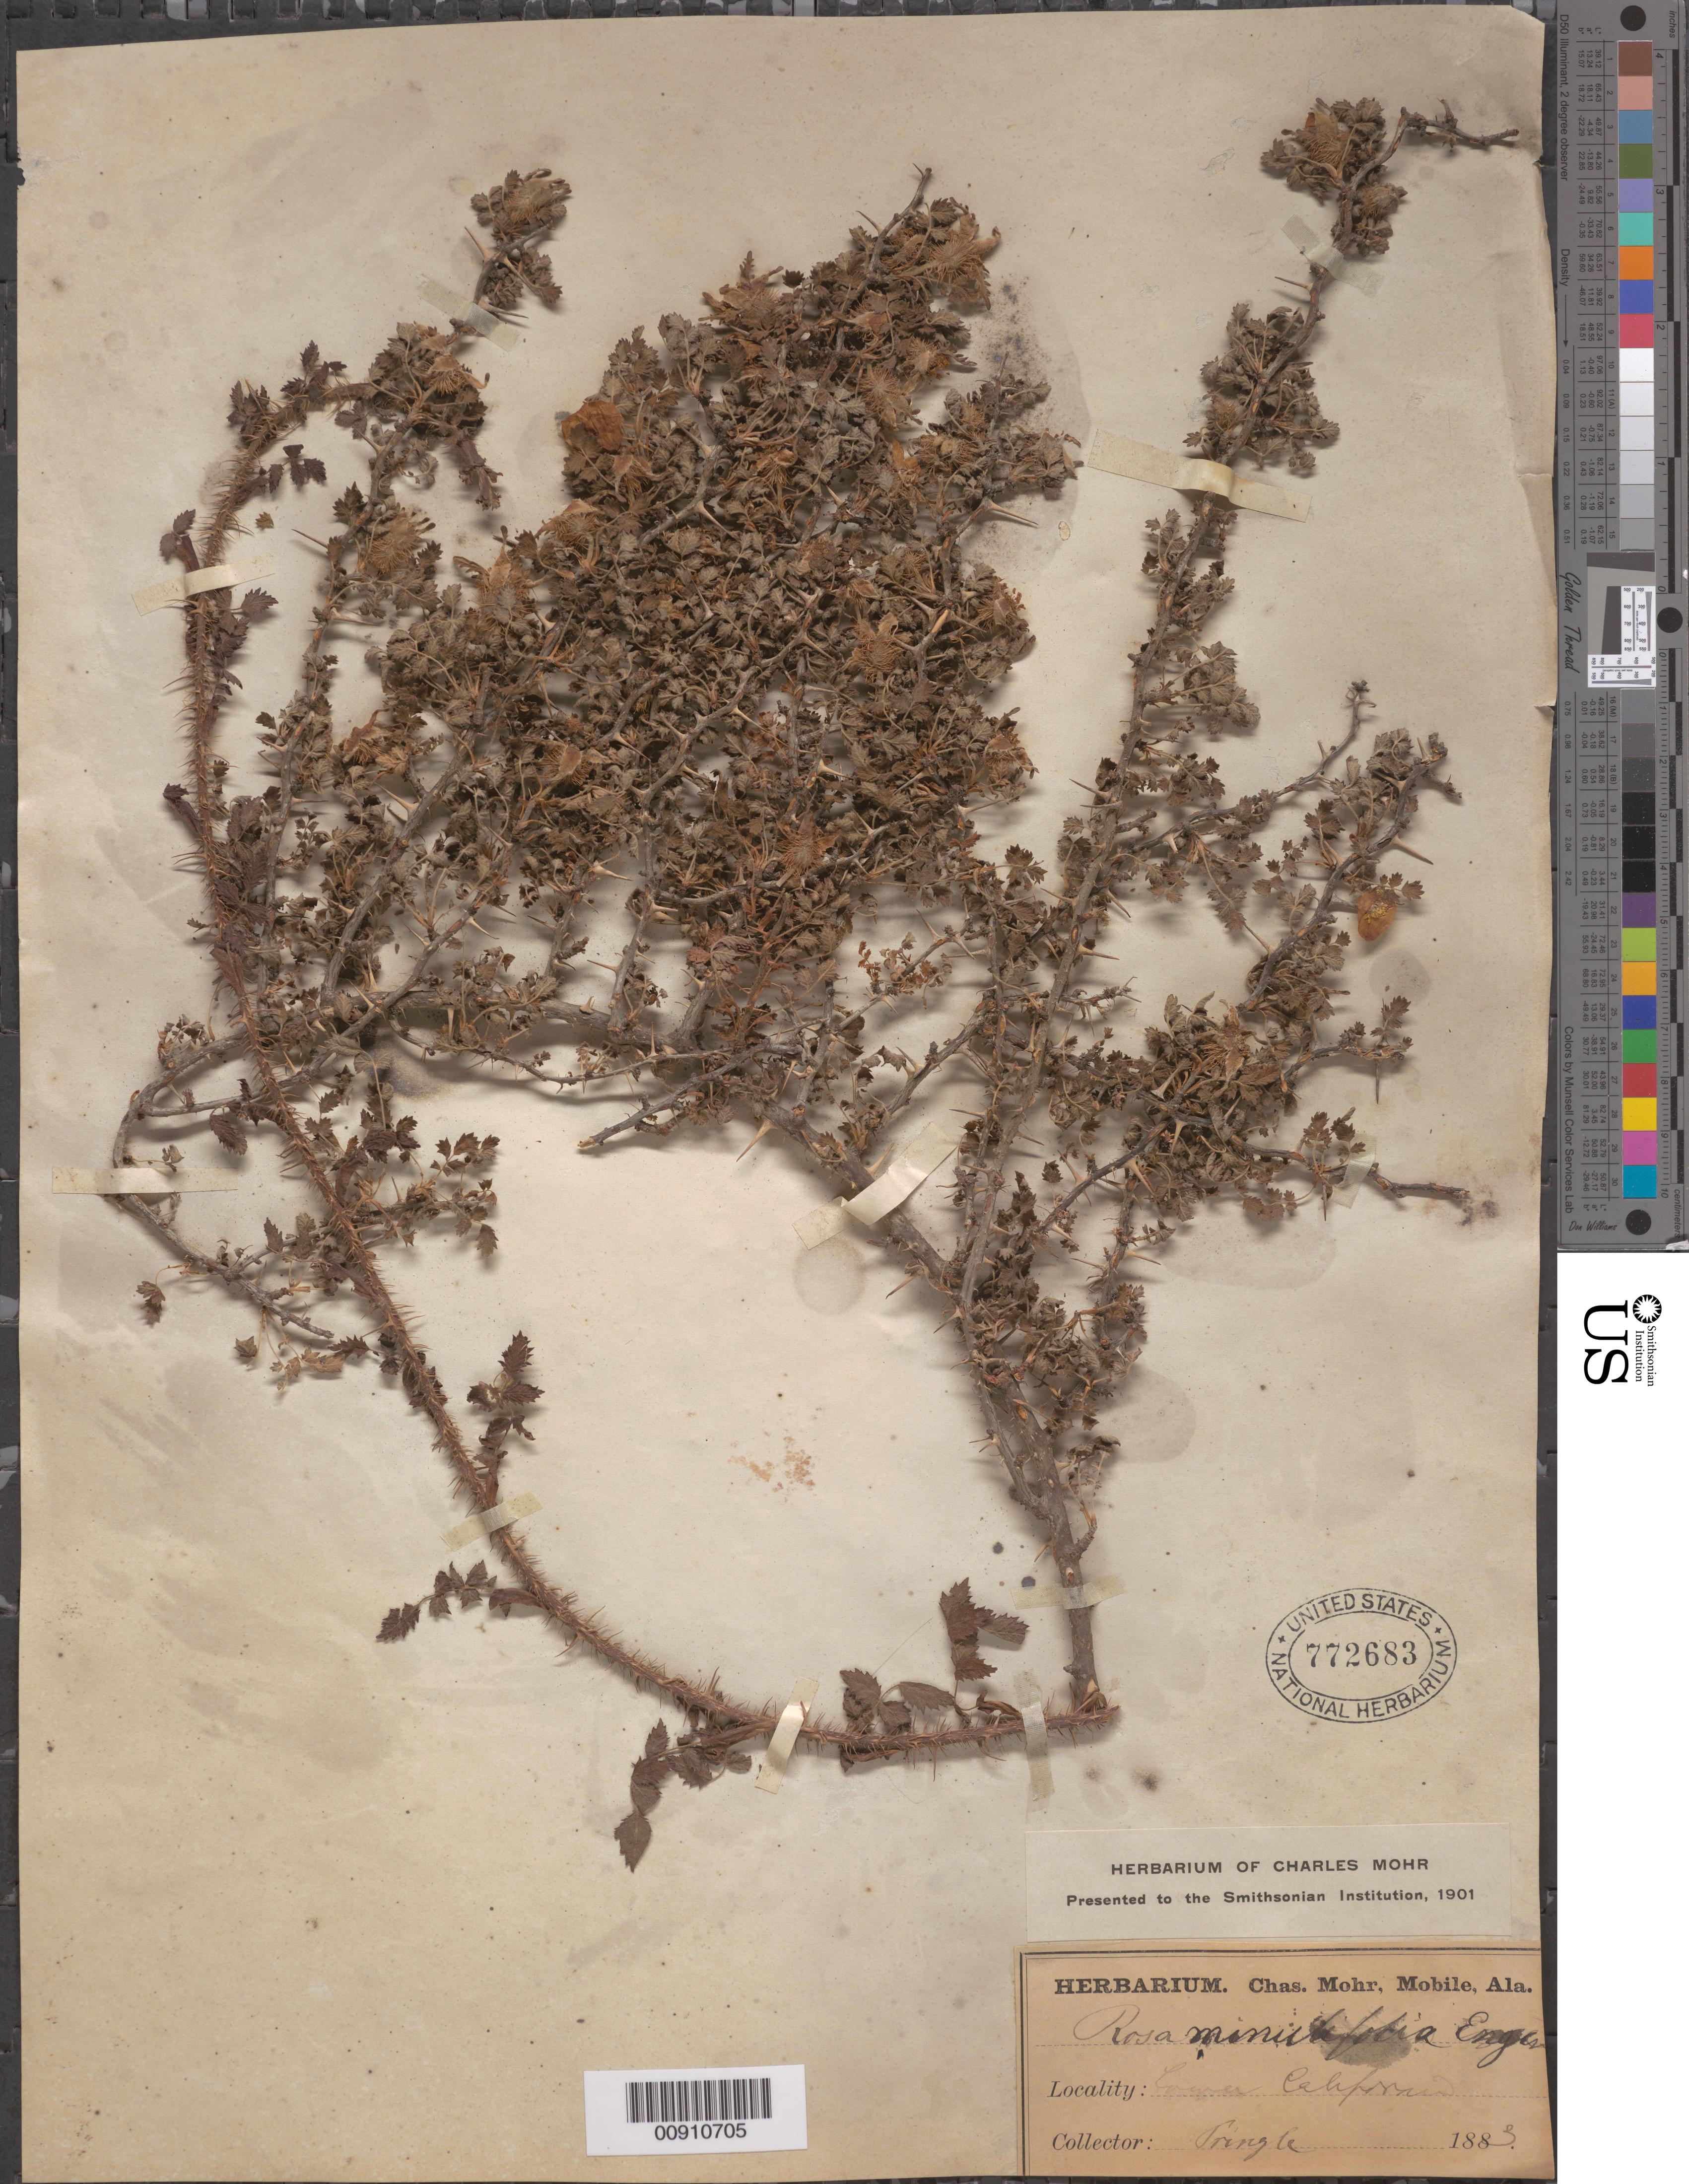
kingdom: Plantae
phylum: Tracheophyta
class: Magnoliopsida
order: Rosales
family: Rosaceae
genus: Rosa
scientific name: Rosa minutifolia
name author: Engelm. in Parry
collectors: C. G. Pringle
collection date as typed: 1883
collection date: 1883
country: Mexico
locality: Lower California.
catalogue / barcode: US 772683